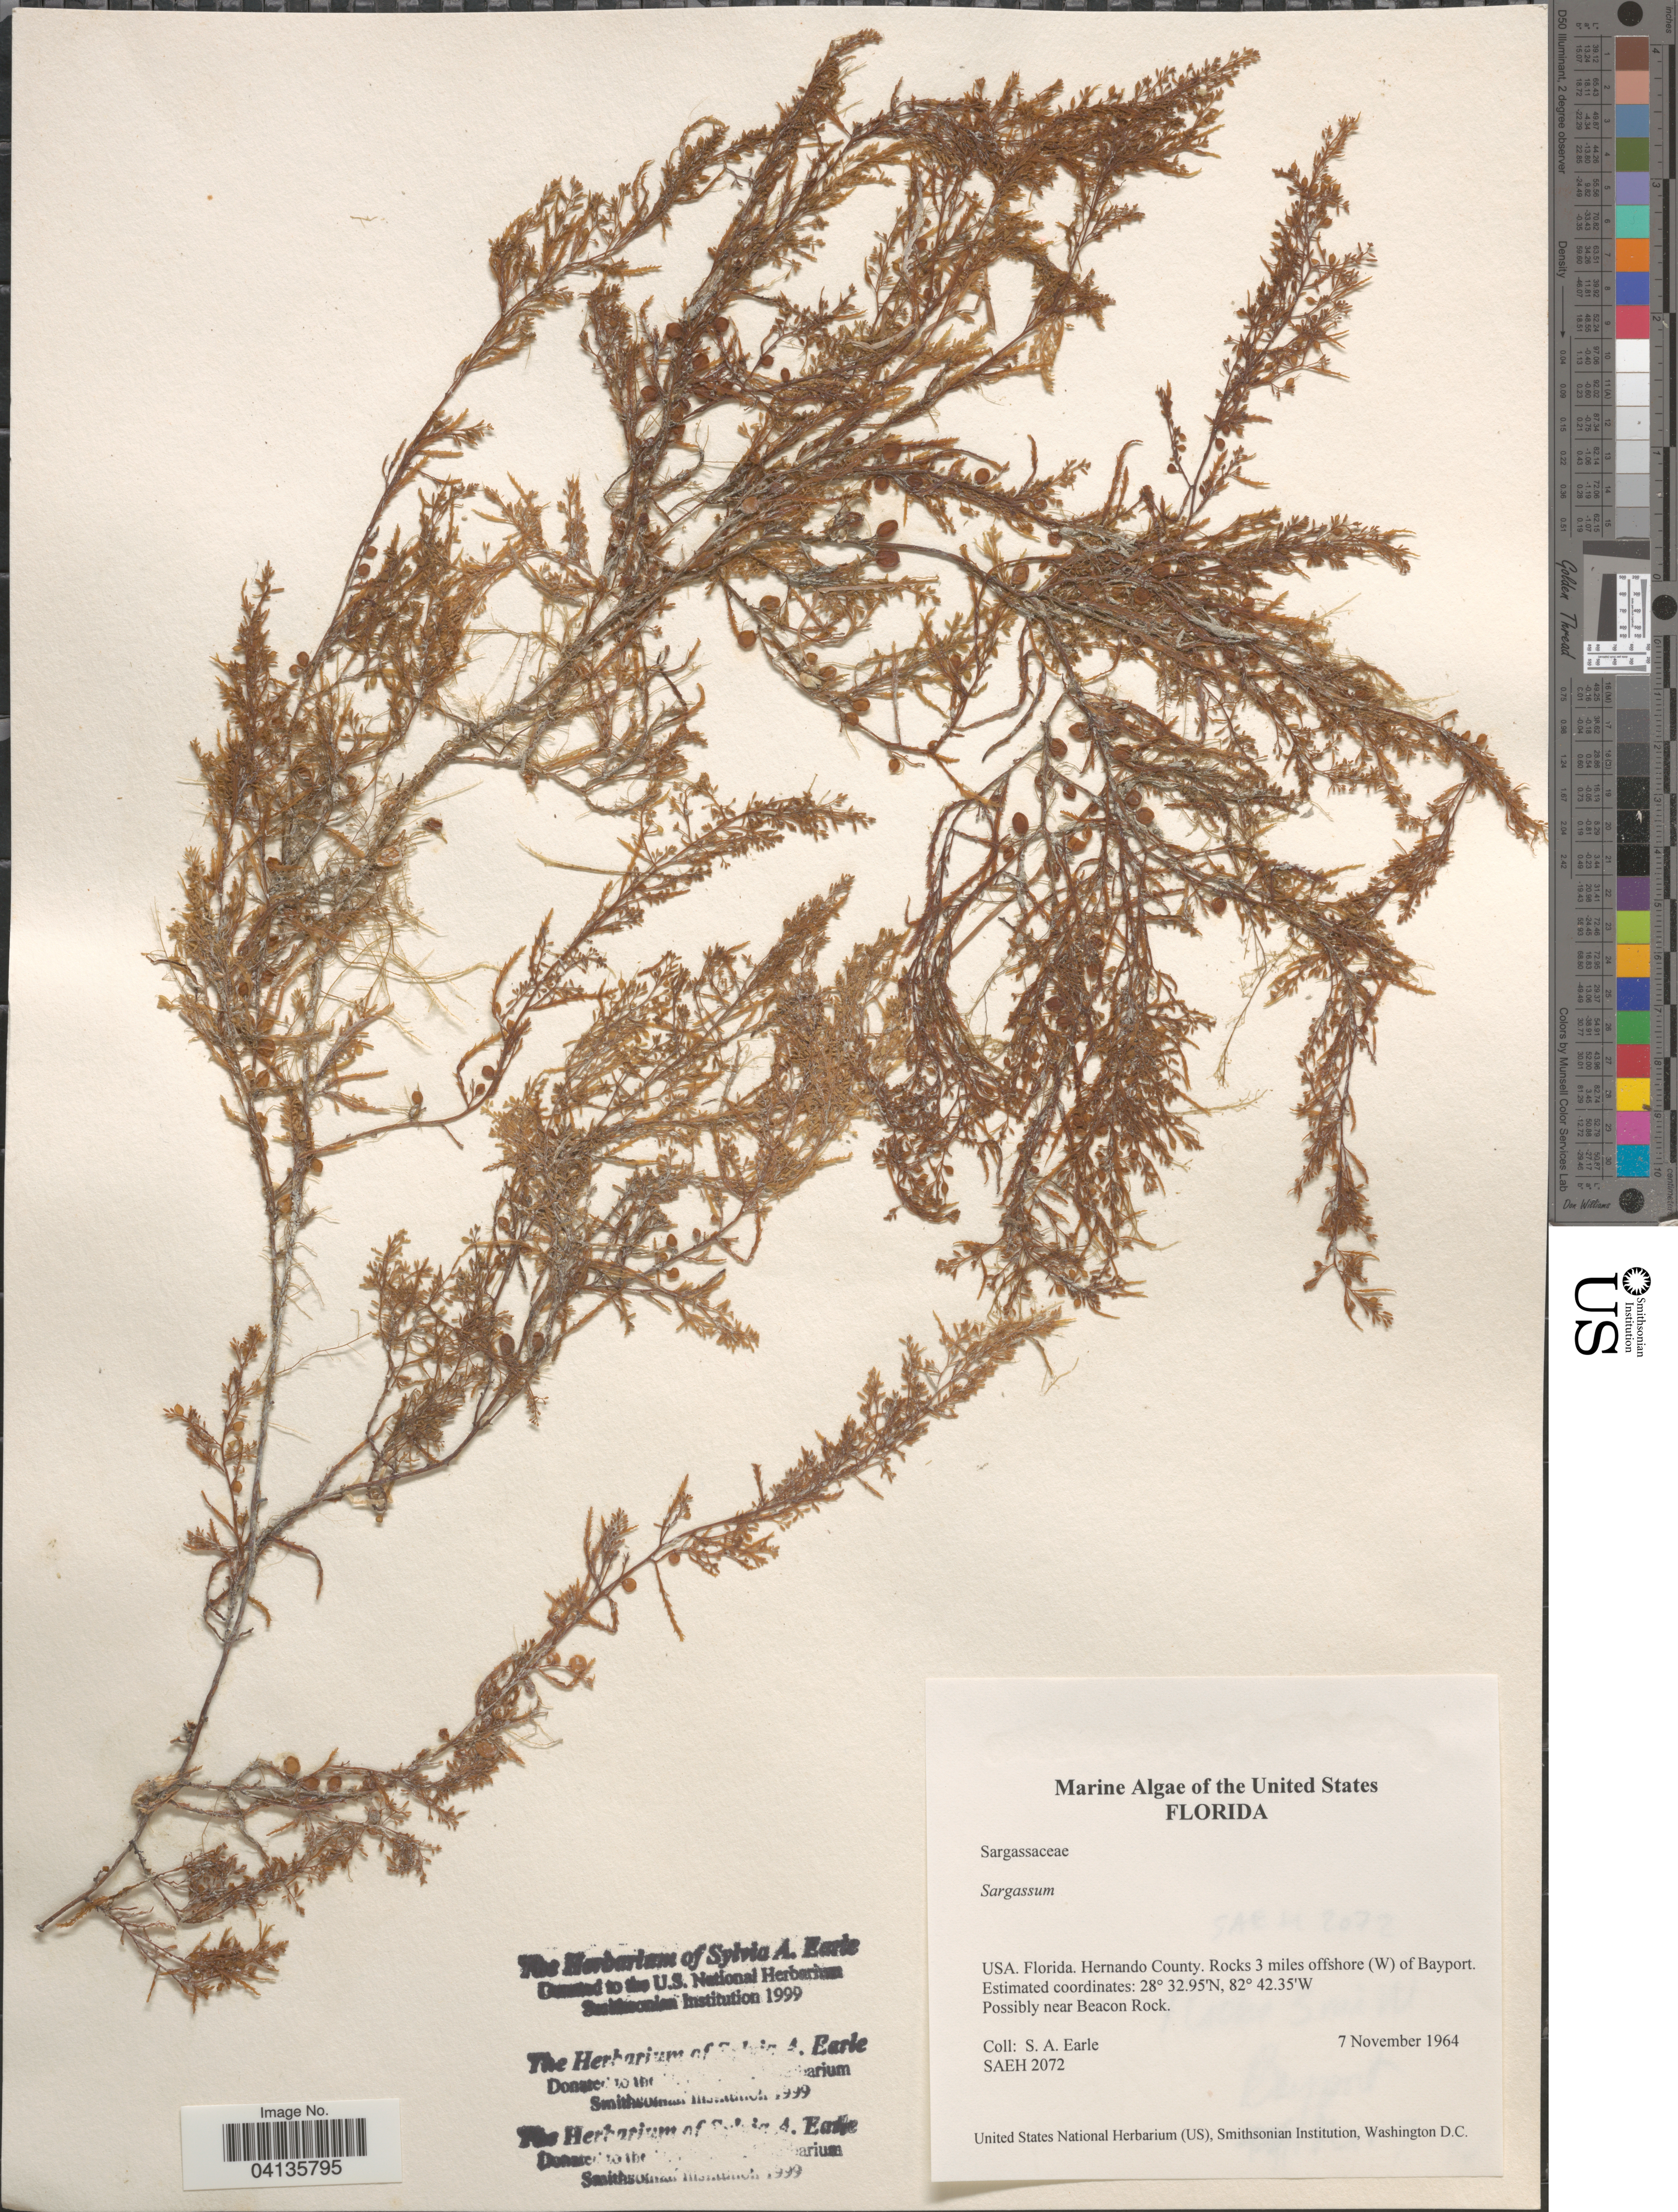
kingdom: Chromista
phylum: Ochrophyta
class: Phaeophyceae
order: Fucales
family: Sargassaceae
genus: Sargassum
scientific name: Sargassum sp.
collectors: S. A. Earle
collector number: SAEH 2072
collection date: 1964-11-07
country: United States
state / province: Florida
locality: Hernando County. Rocks 3 miles offshore (W) of Bayport.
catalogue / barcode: US 238645